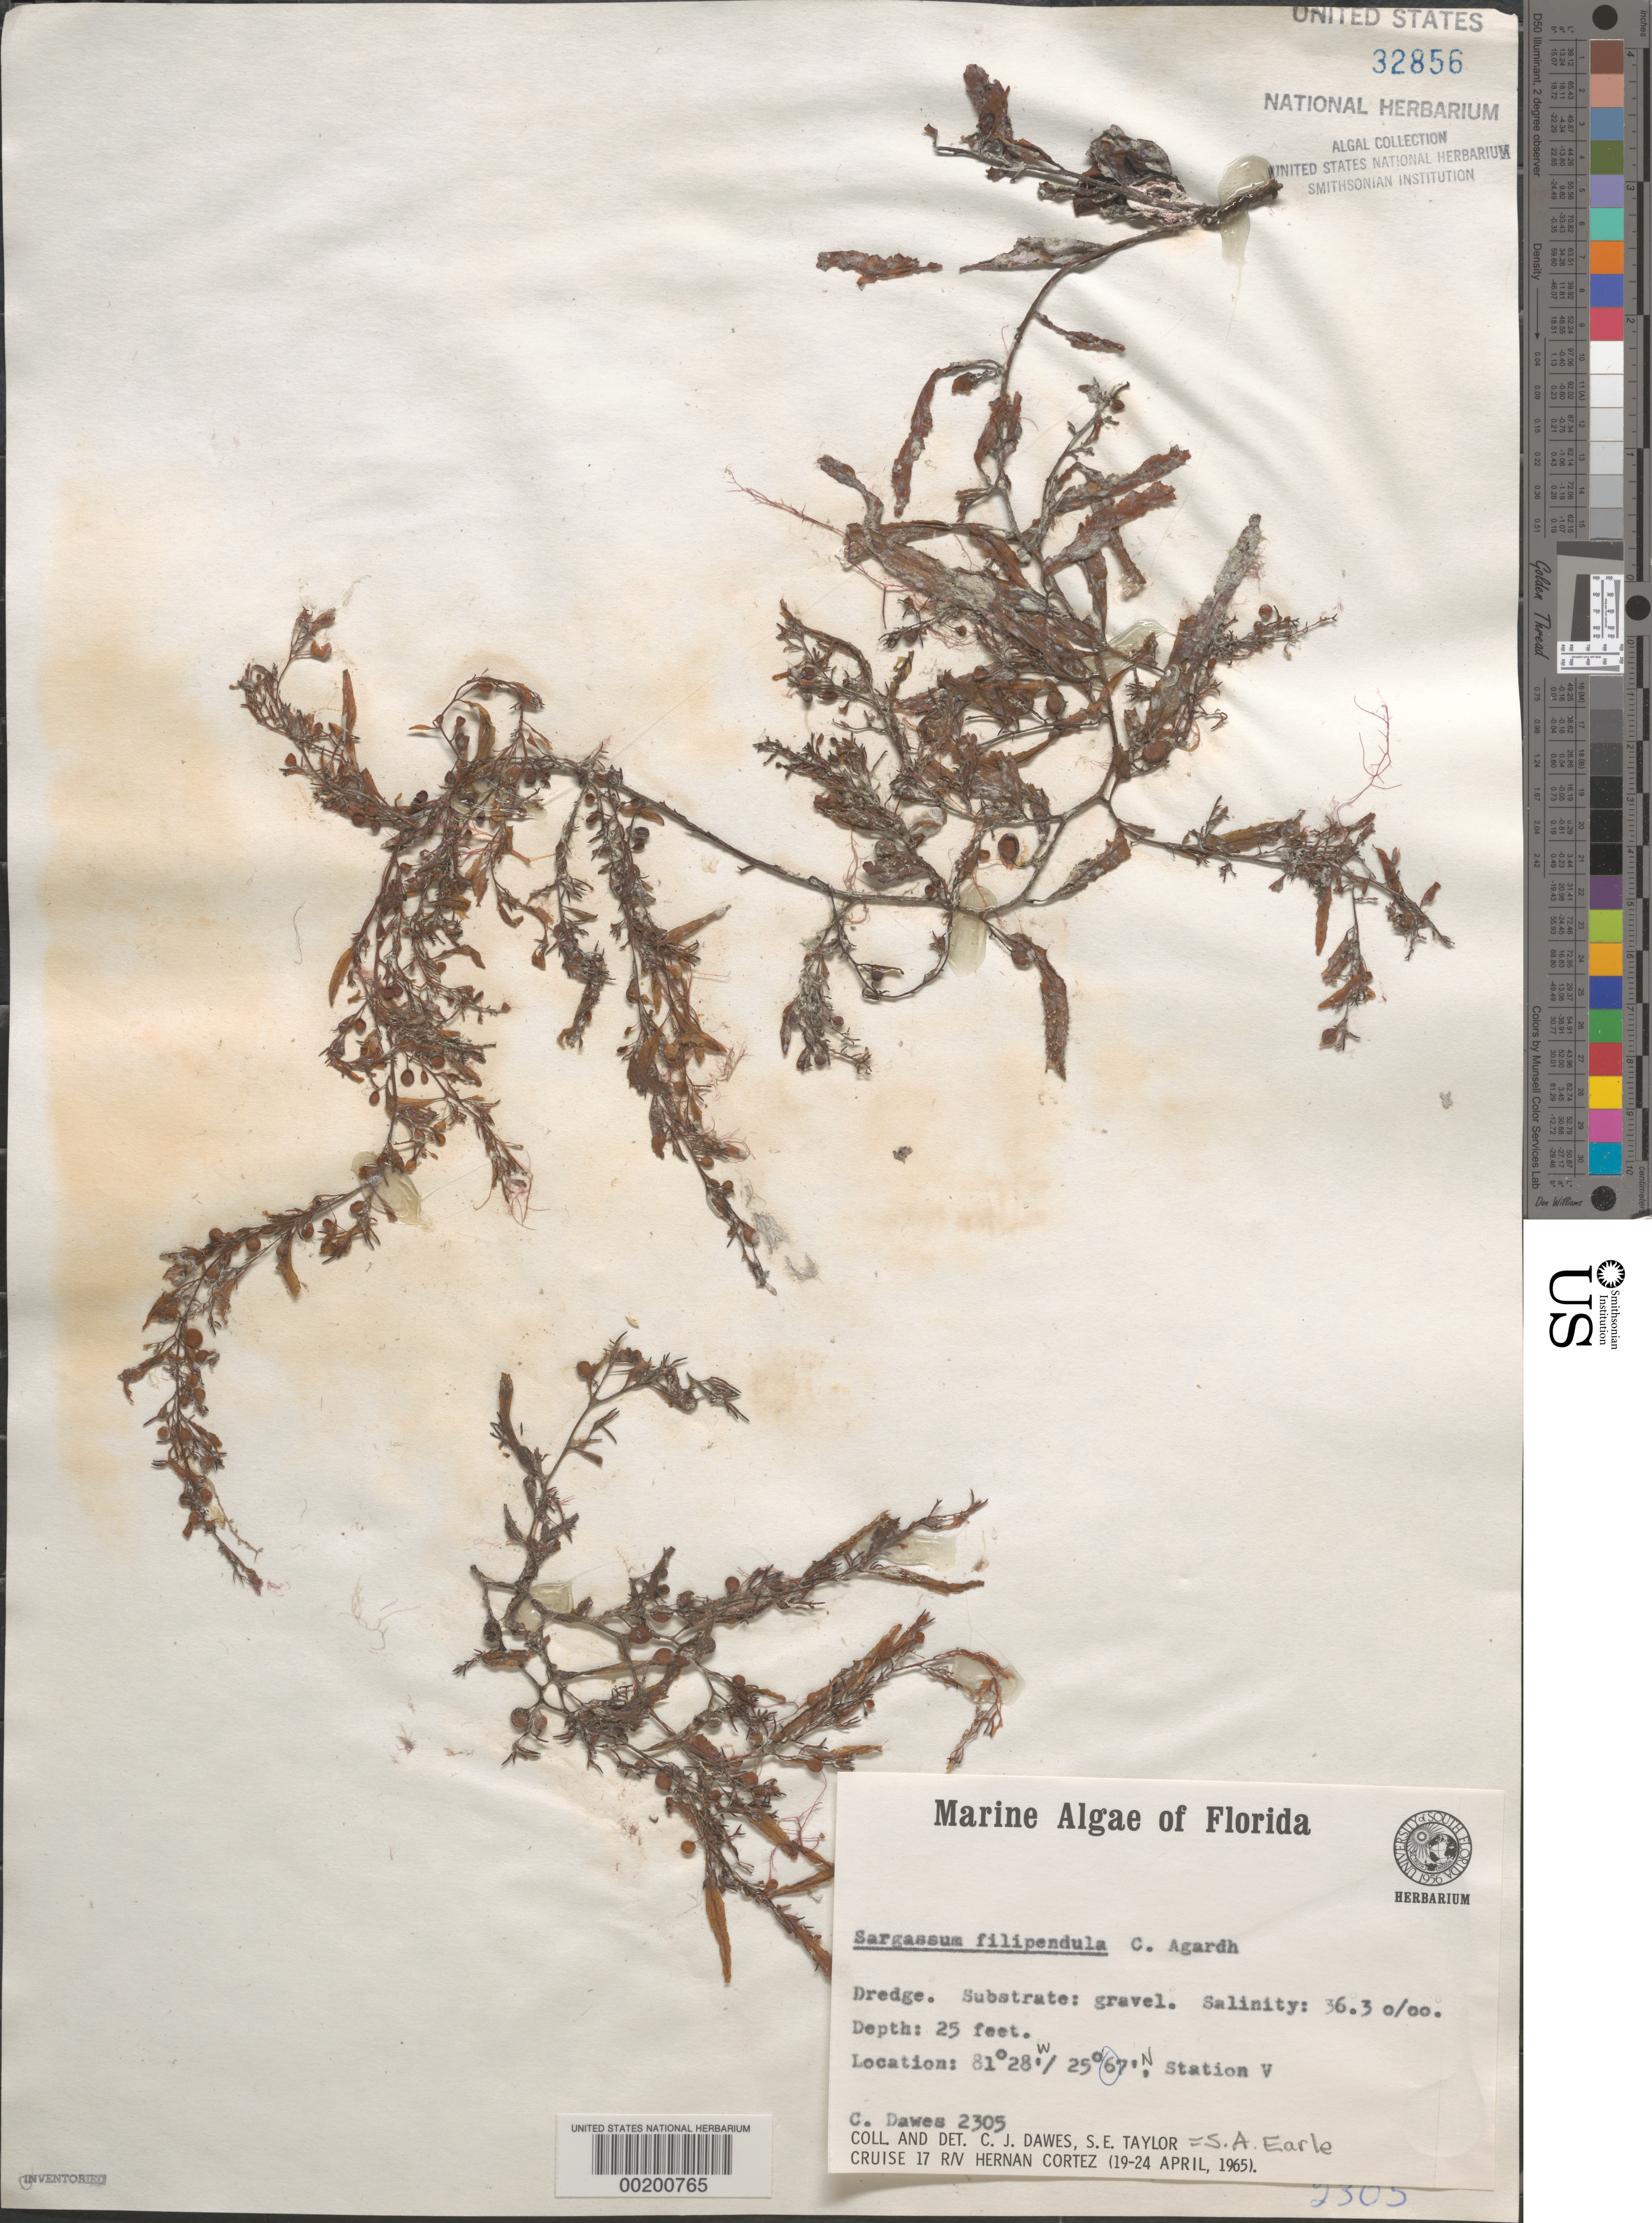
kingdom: Chromista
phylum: Ochrophyta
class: Phaeophyceae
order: Fucales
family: Sargassaceae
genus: Sargassum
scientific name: Sargassum filipendula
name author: C. Agardh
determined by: Dawes, C. J.; Earle, S. A.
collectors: C. Dawes & S. A. Earle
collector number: Cjd 2305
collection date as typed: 19 Apr 1965 TO 24 Apr 1965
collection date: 1965-04-19/1965-04-24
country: United States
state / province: Florida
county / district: Monroe County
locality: Everglades National Park - Florida Bay area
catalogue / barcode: US 32856